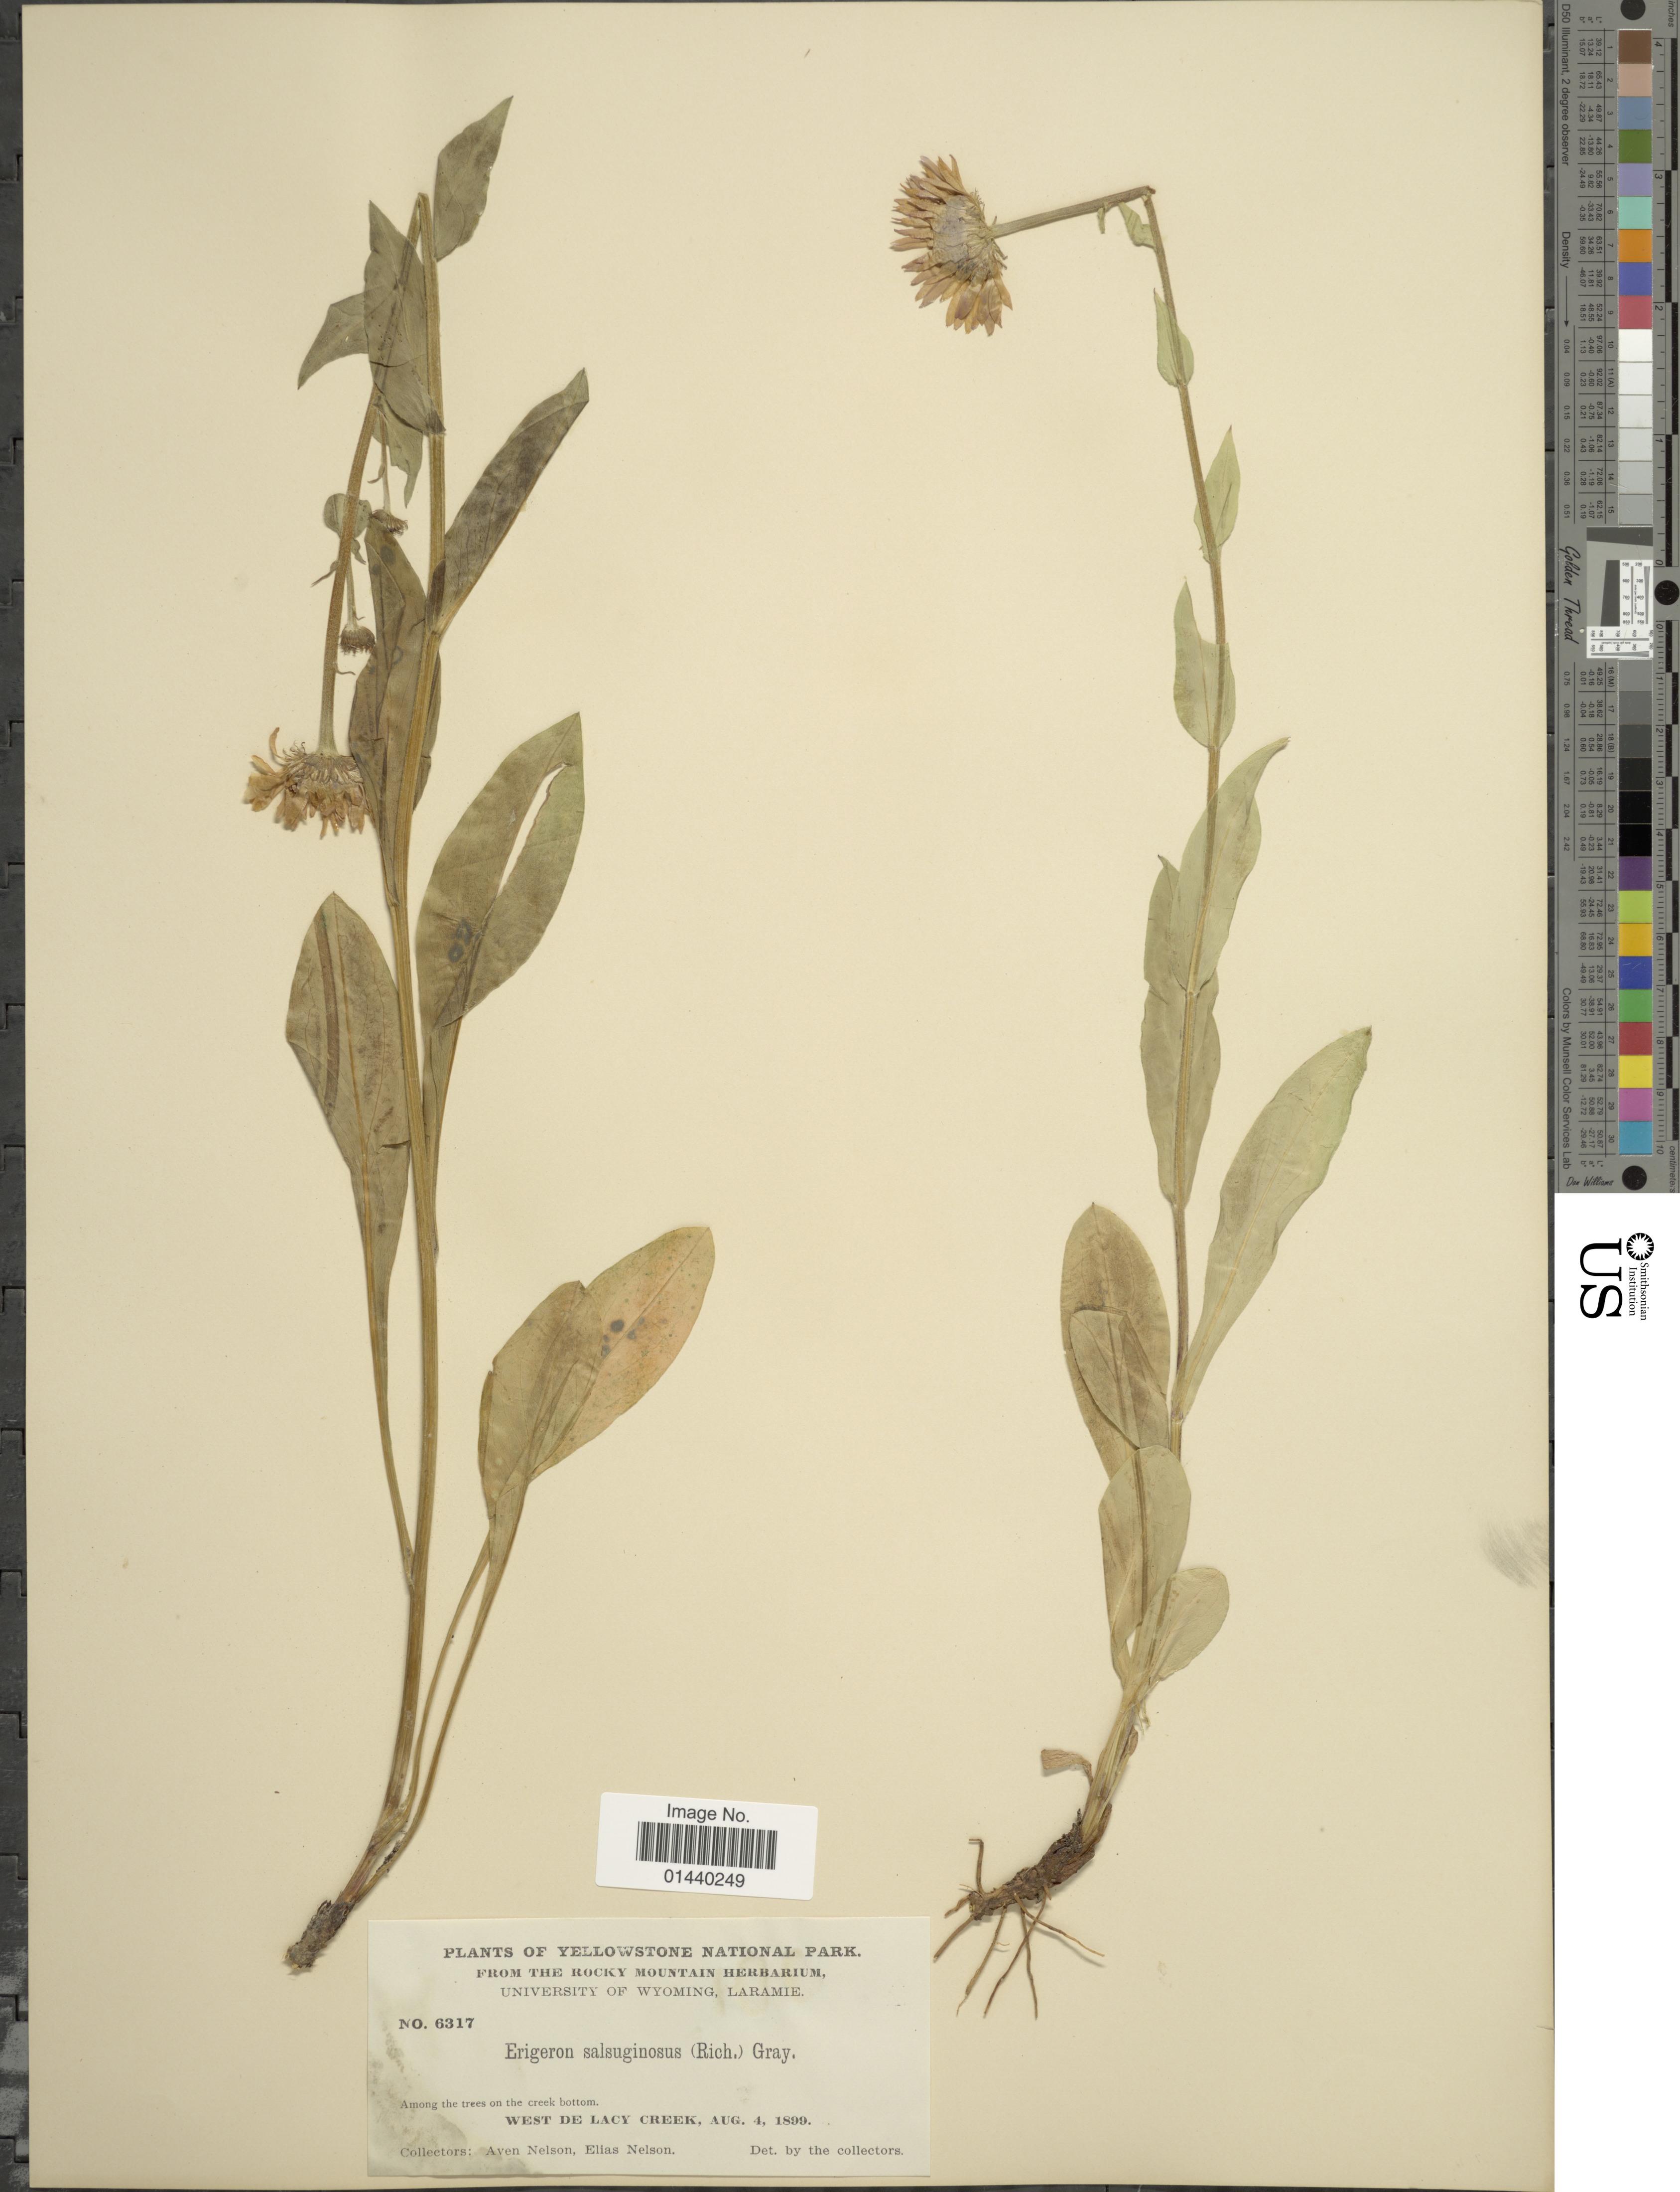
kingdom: Plantae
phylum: Tracheophyta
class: Magnoliopsida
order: Asterales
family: Asteraceae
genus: Erigeron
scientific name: Erigeron salsuginosus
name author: (Richardson ex R. Br.) A. Gray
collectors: A. Nelson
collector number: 6317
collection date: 1899-08-04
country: United States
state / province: Wyoming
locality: Yellowstone National Park. Among the trees on the creek bottom. West De Lacy Creek.